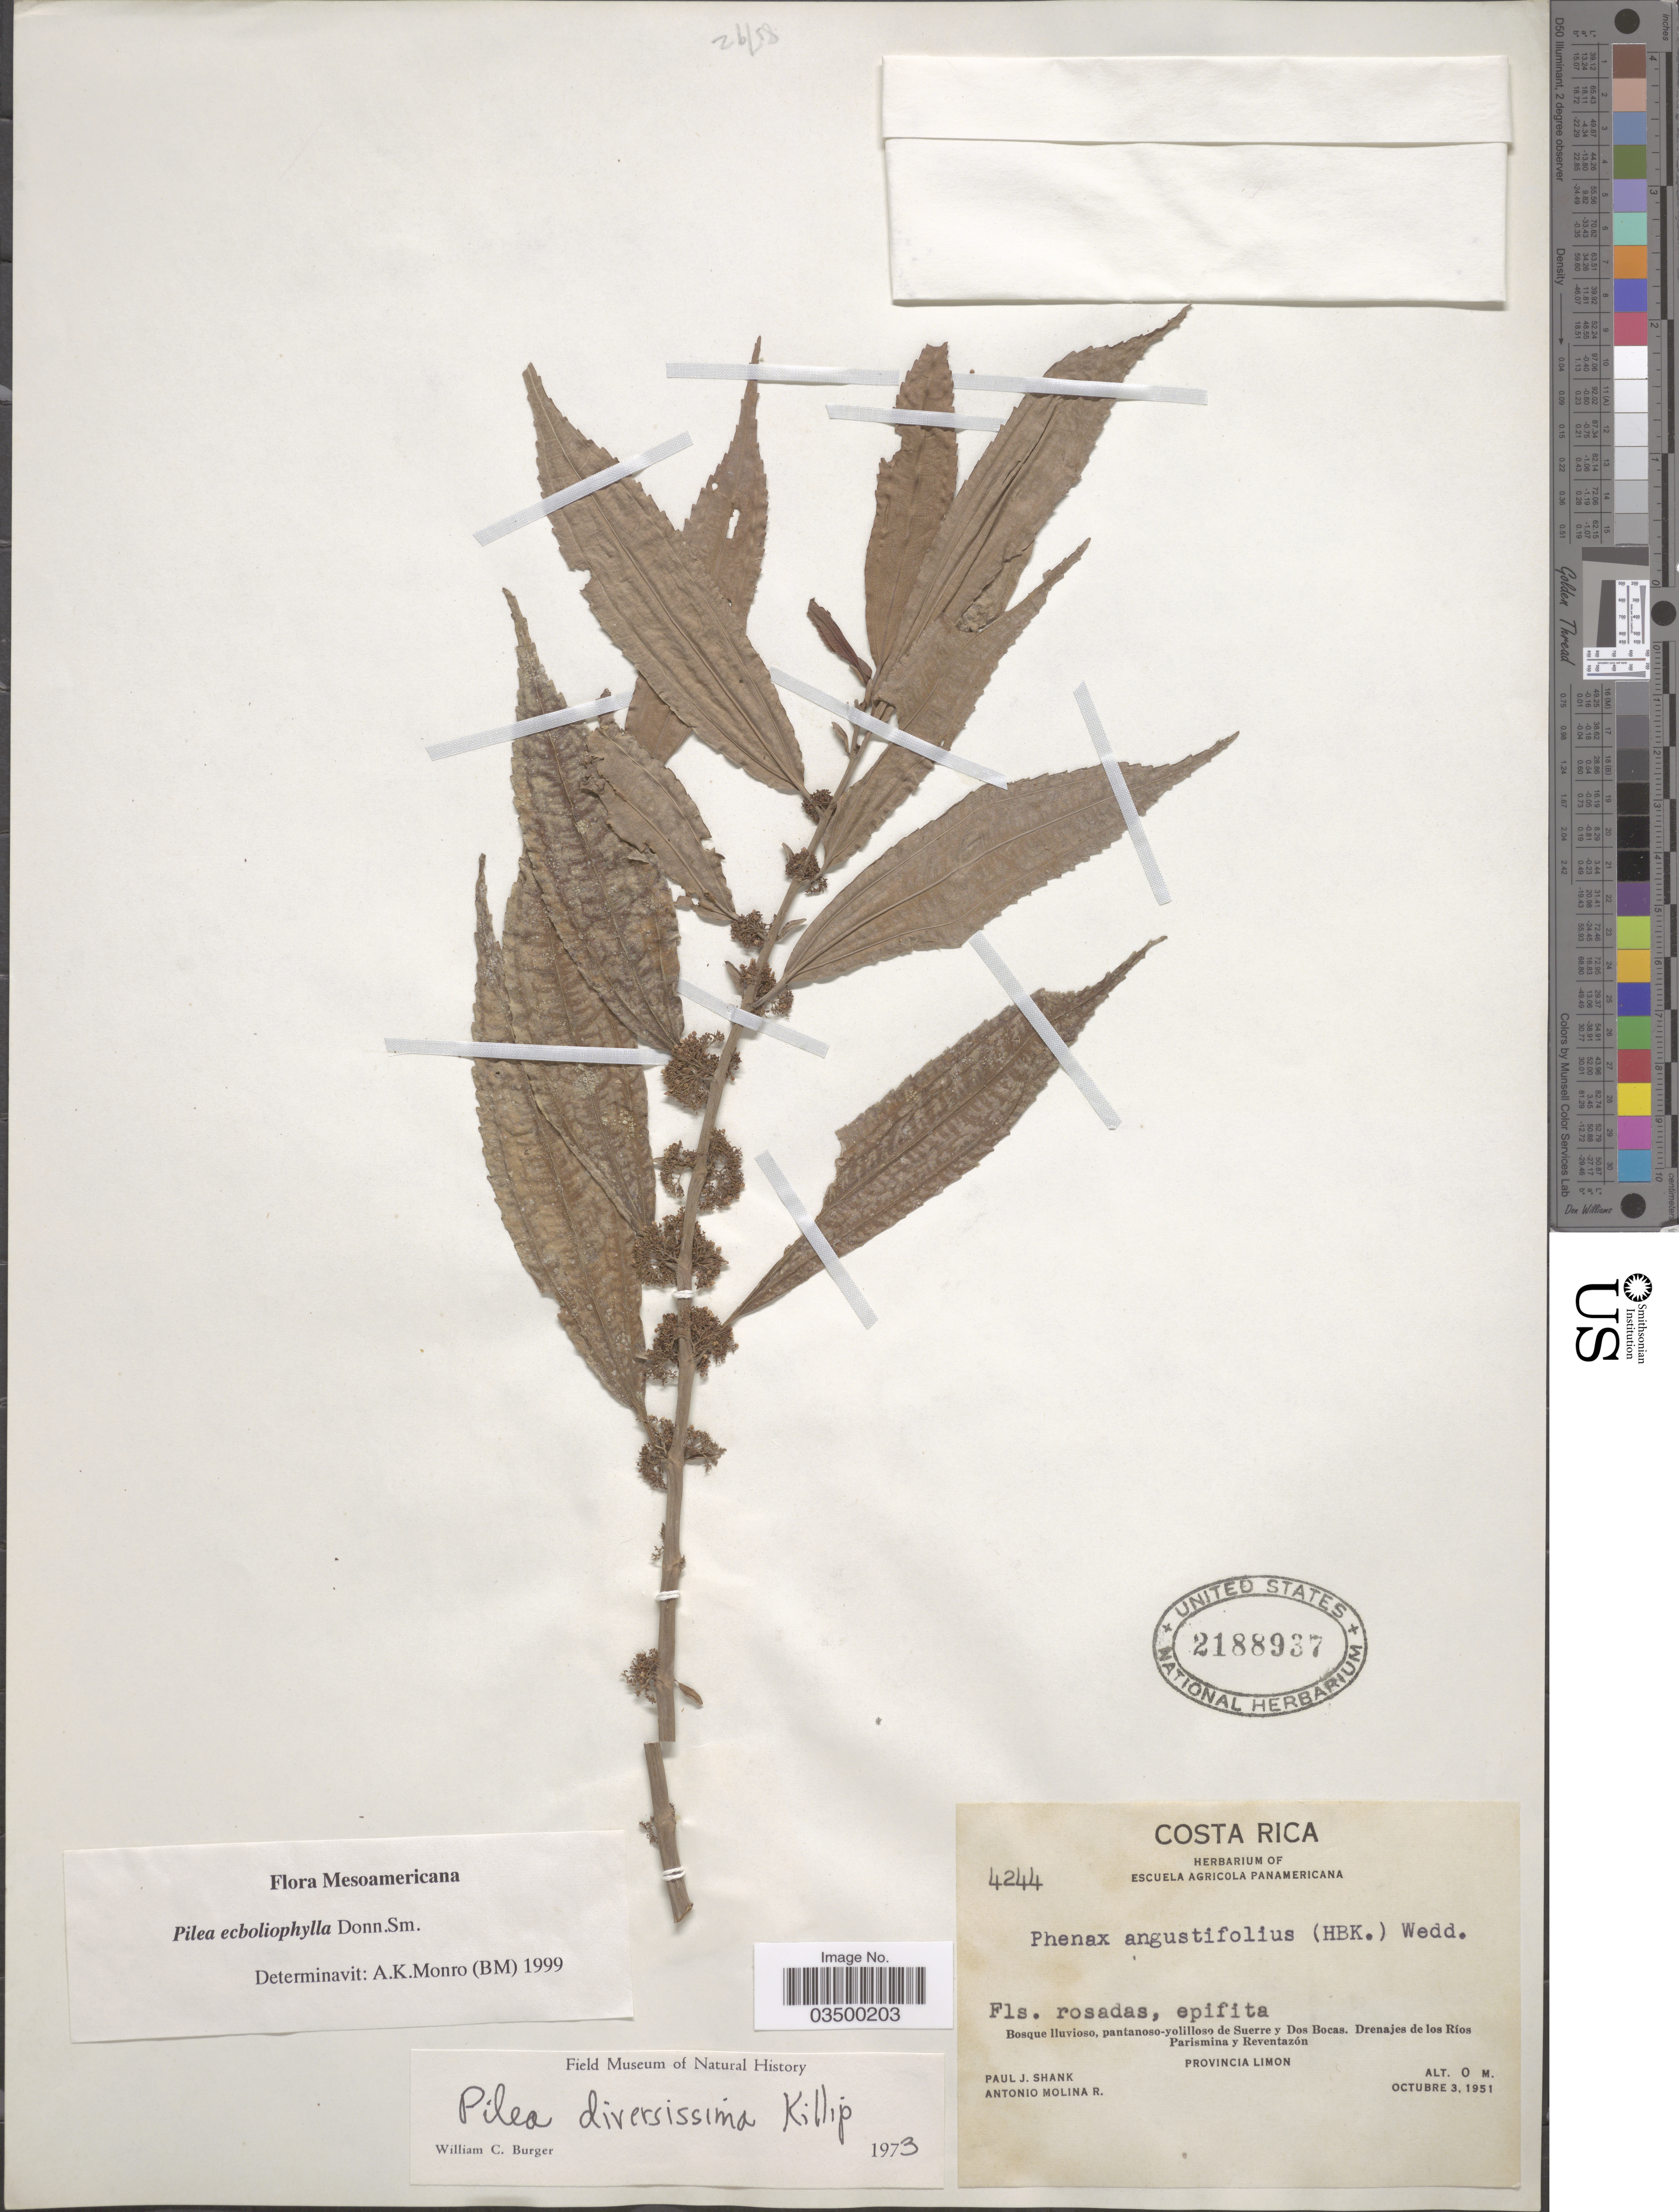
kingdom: Plantae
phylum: Tracheophyta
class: Magnoliopsida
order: Rosales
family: Urticaceae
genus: Pilea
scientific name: Pilea ecbolophylla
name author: Donn. Sm.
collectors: P. J. Shank & A. Molina R.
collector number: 4244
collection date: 1951-10-03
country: Costa Rica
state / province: Limón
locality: Bosque Iluvioso, pantanos-yolilloso de Suerre y Dos Bocas. Drenajes de los Ríos Parismina y Reventazón.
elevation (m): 0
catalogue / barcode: US 2188937